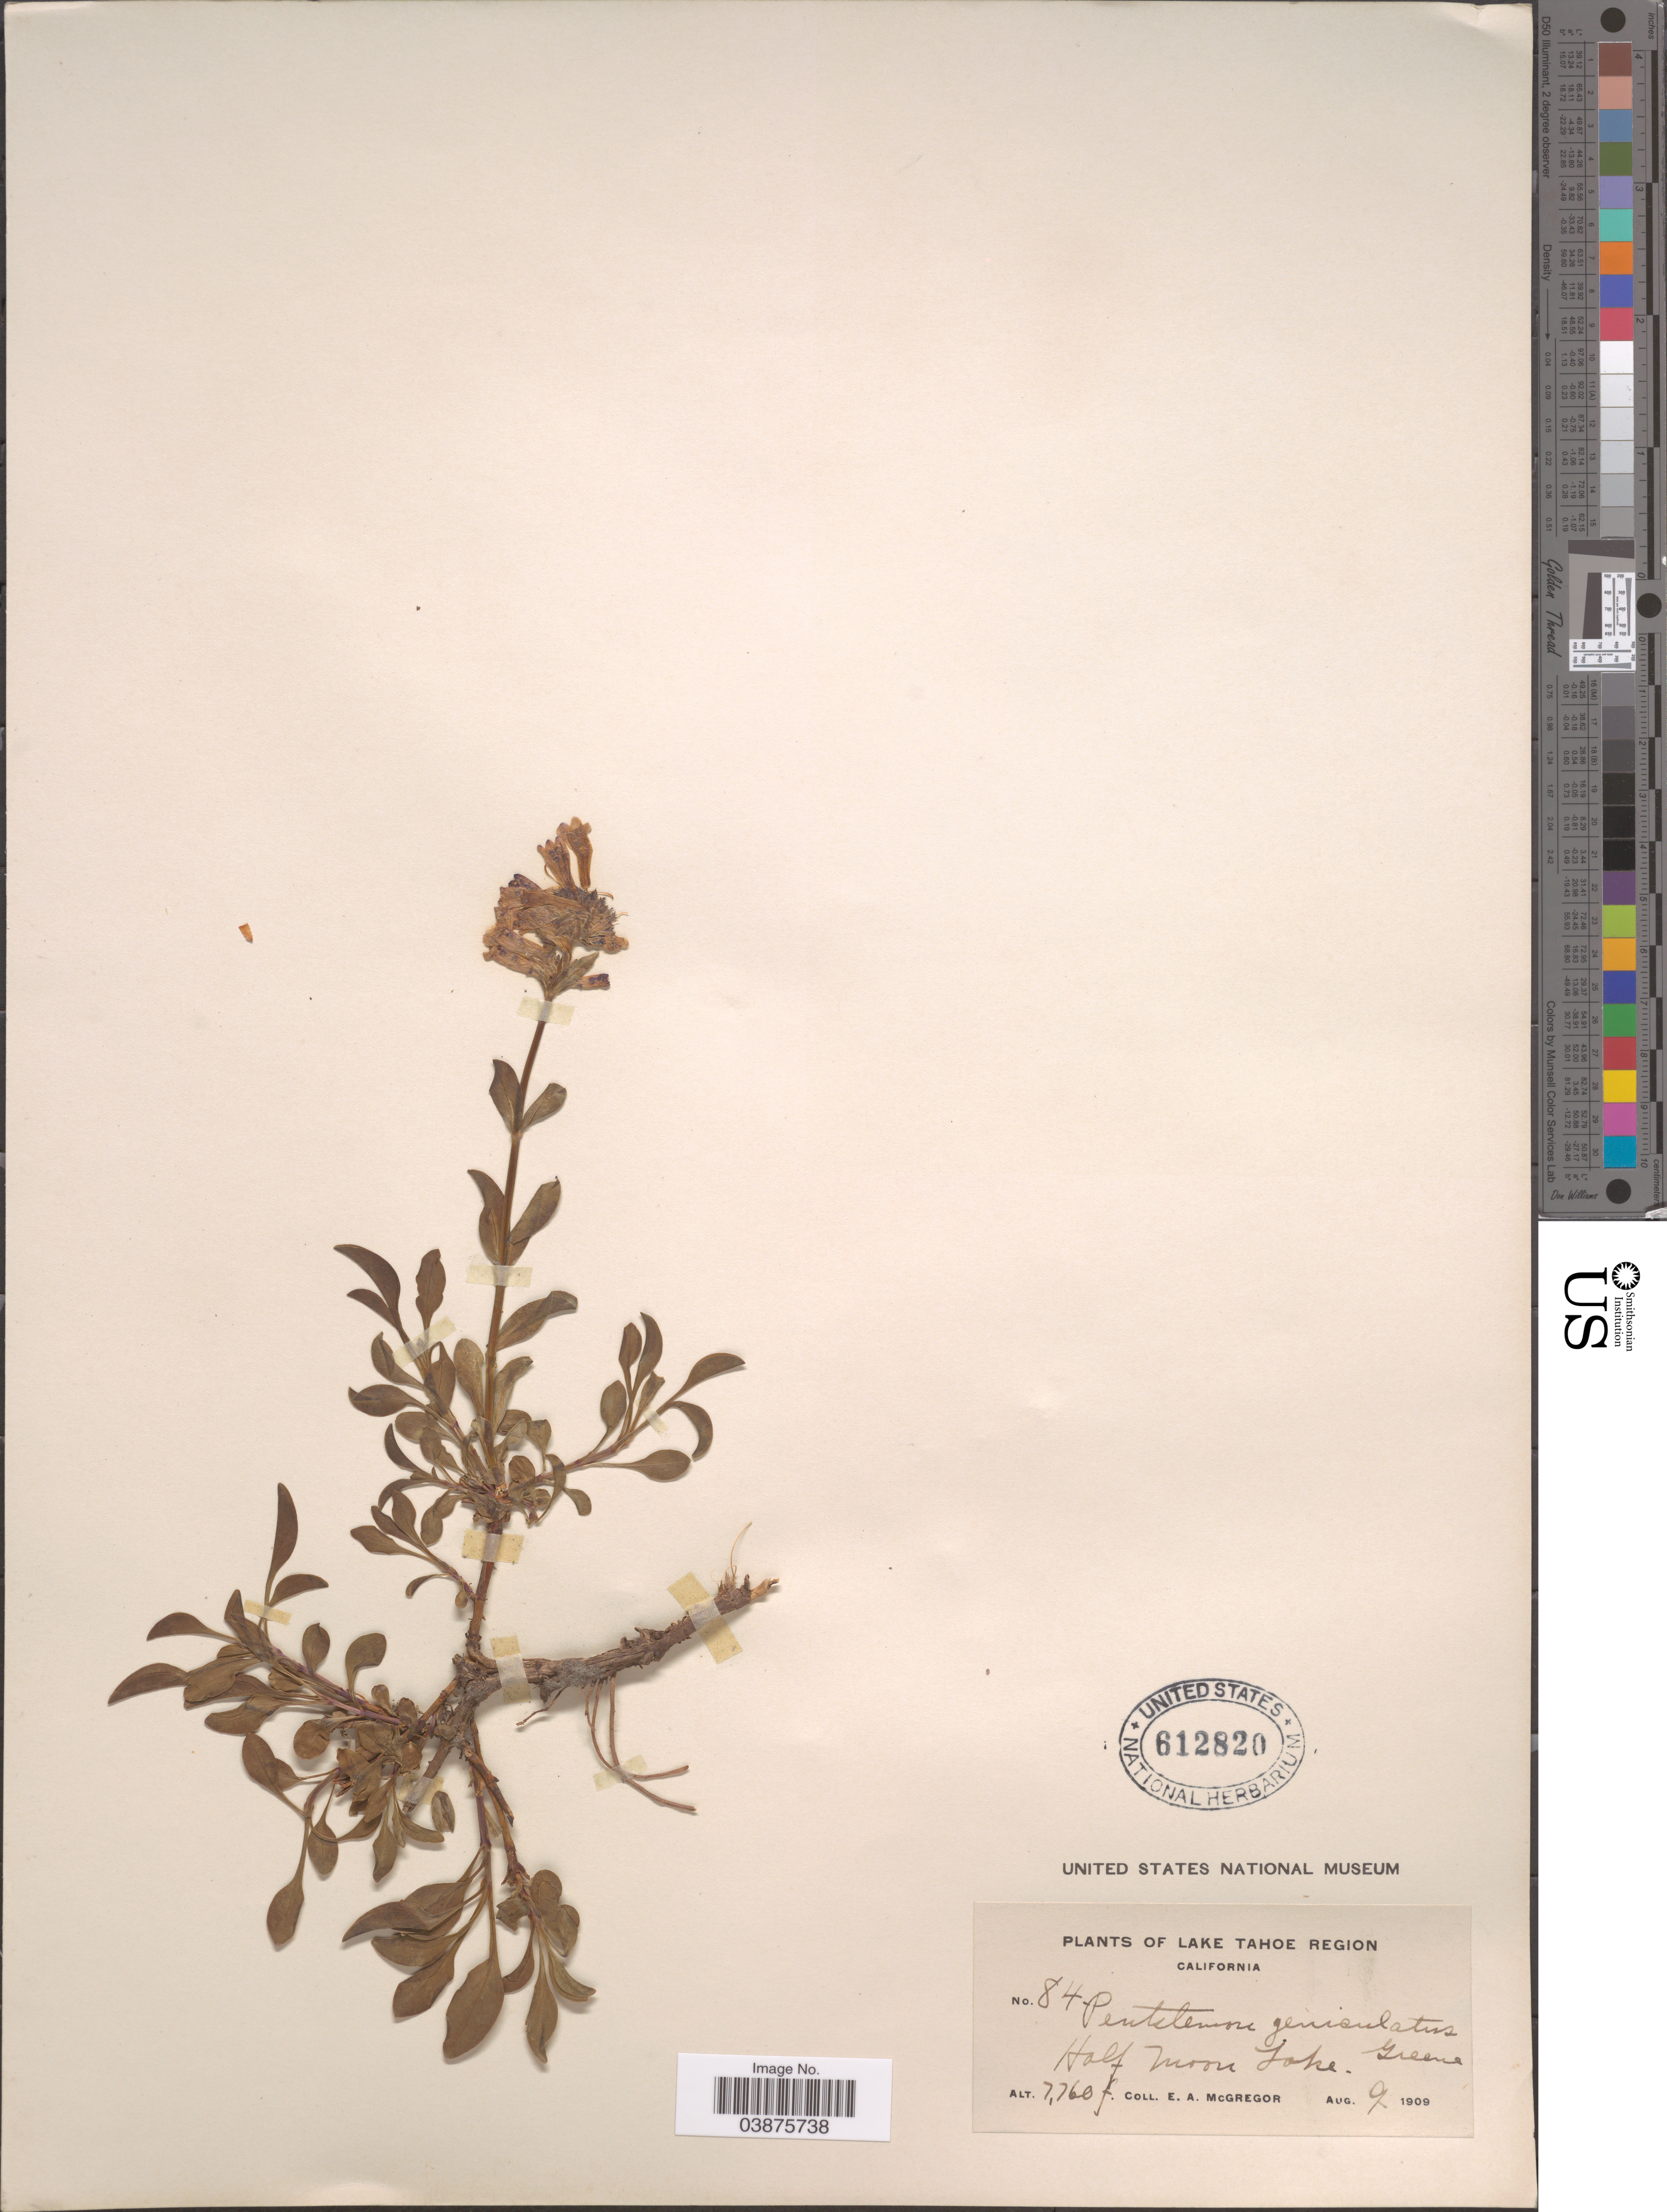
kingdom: Plantae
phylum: Tracheophyta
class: Magnoliopsida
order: Lamiales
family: Plantaginaceae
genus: Penstemon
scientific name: Penstemon heterodoxus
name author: A. Gray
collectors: E. A. McGregor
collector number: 84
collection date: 1909-08-09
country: United States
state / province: California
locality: Lake Tahoe Region. Half Moon Lake.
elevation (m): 2365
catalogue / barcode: US 612820